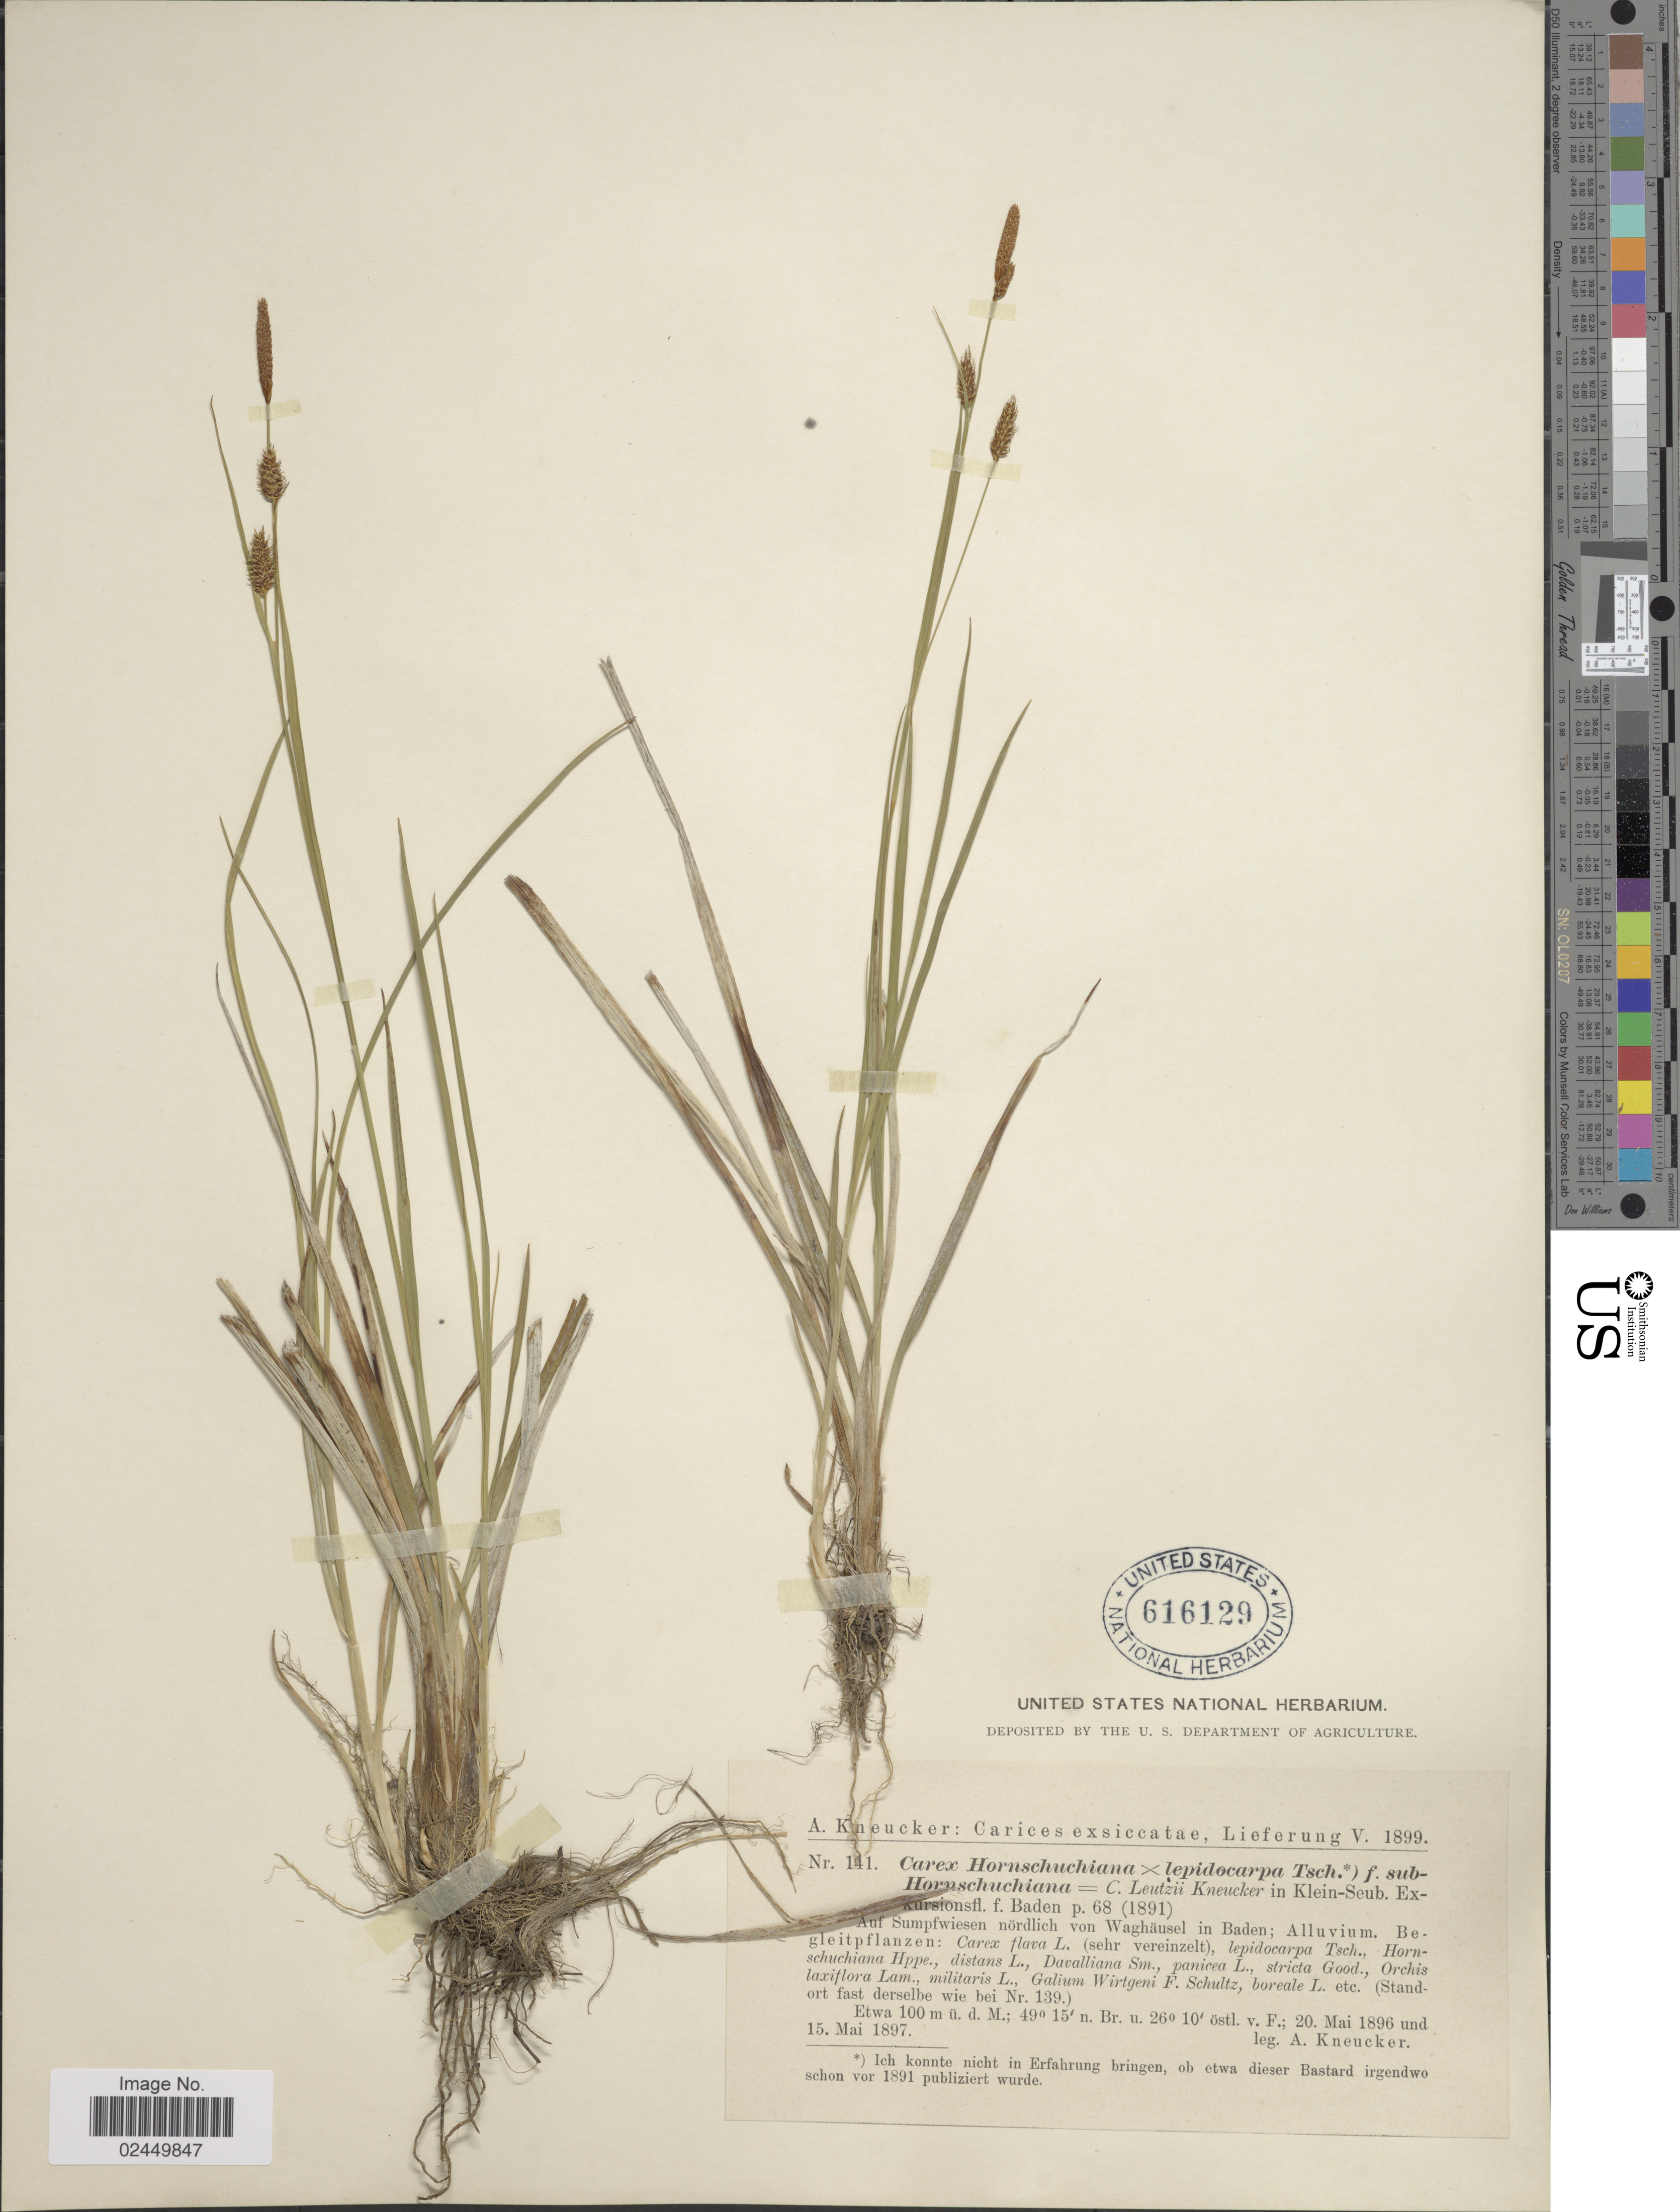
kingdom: Plantae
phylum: Tracheophyta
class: Liliopsida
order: Poales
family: Cyperaceae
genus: Carex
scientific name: Carex hostiana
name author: DC.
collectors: A. Kneucker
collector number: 141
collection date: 1896-05-20/1897-05-15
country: Germany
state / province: Baden-Württemberg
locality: Auf Sumpfwiesen nördlich von Waghäusel in Baden; Alluvium. Etwa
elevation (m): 100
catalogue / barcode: US 616129